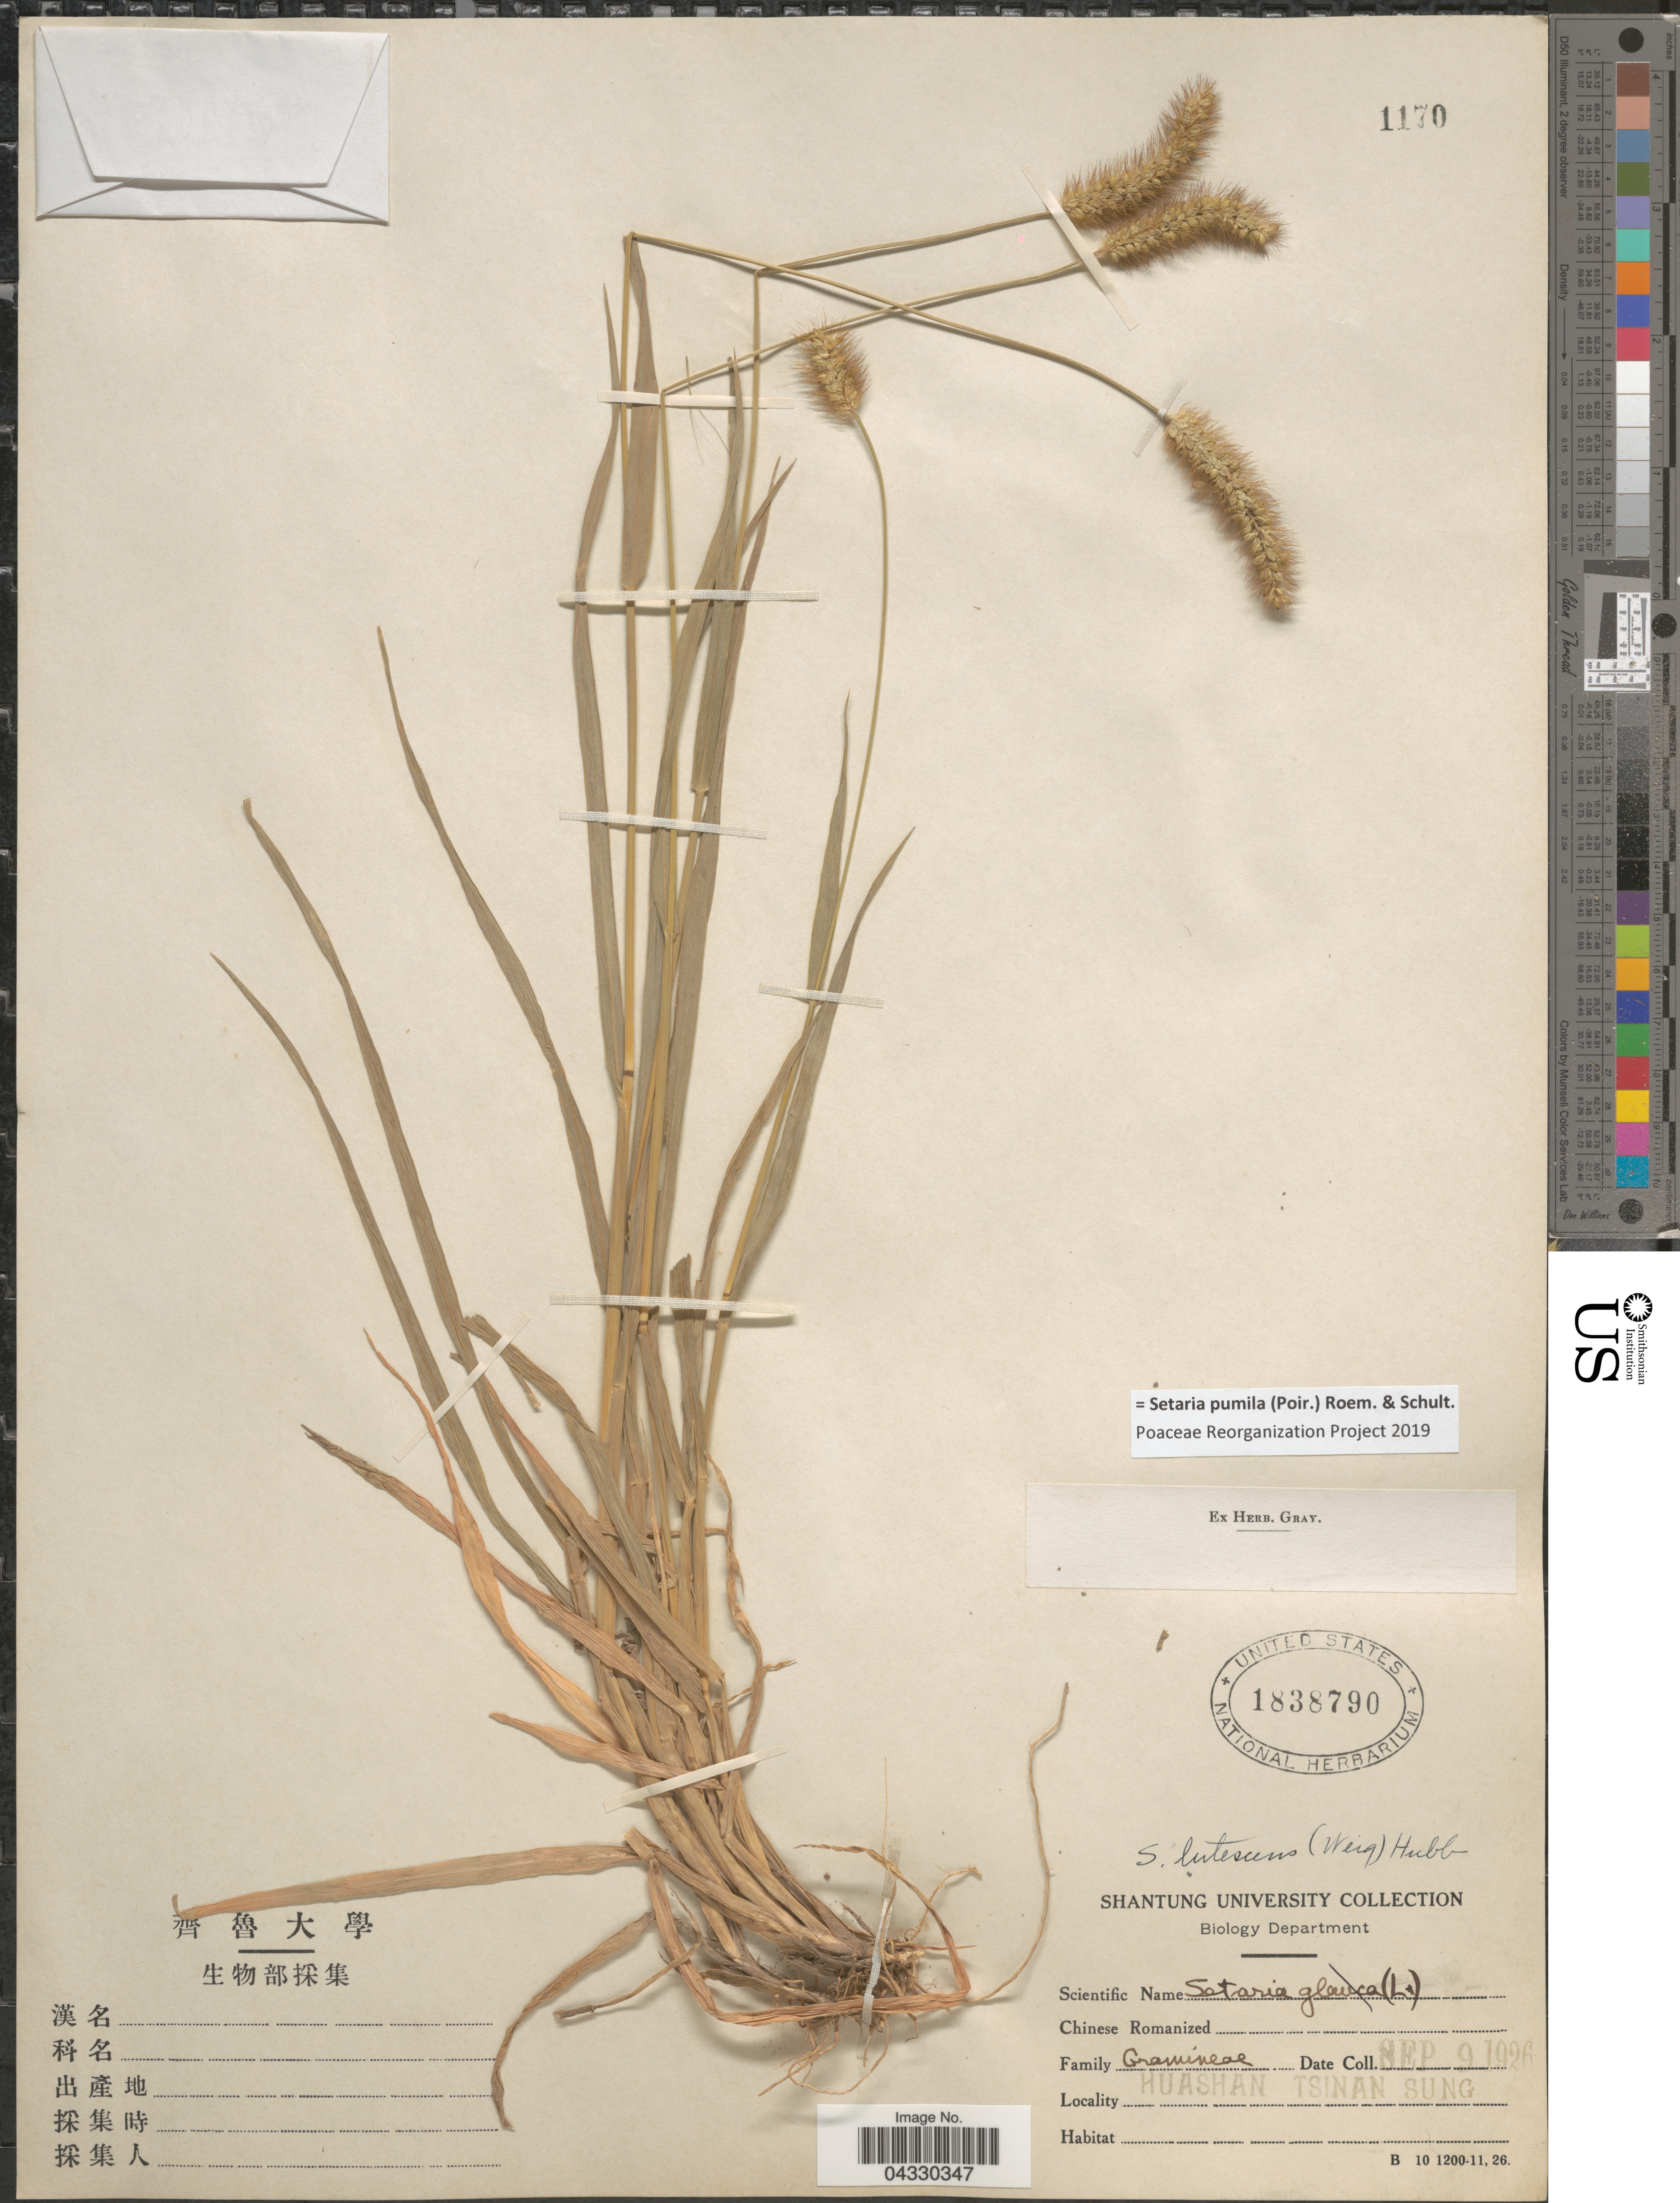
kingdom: Plantae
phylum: Tracheophyta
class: Liliopsida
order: Poales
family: Poaceae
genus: Setaria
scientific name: Setaria pumila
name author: (Poir.) Roem. & Schult.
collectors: Shantung University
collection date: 1926-09-09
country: China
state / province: Shandong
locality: Huanshan Tsinan Sung.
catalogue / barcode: US 1838790